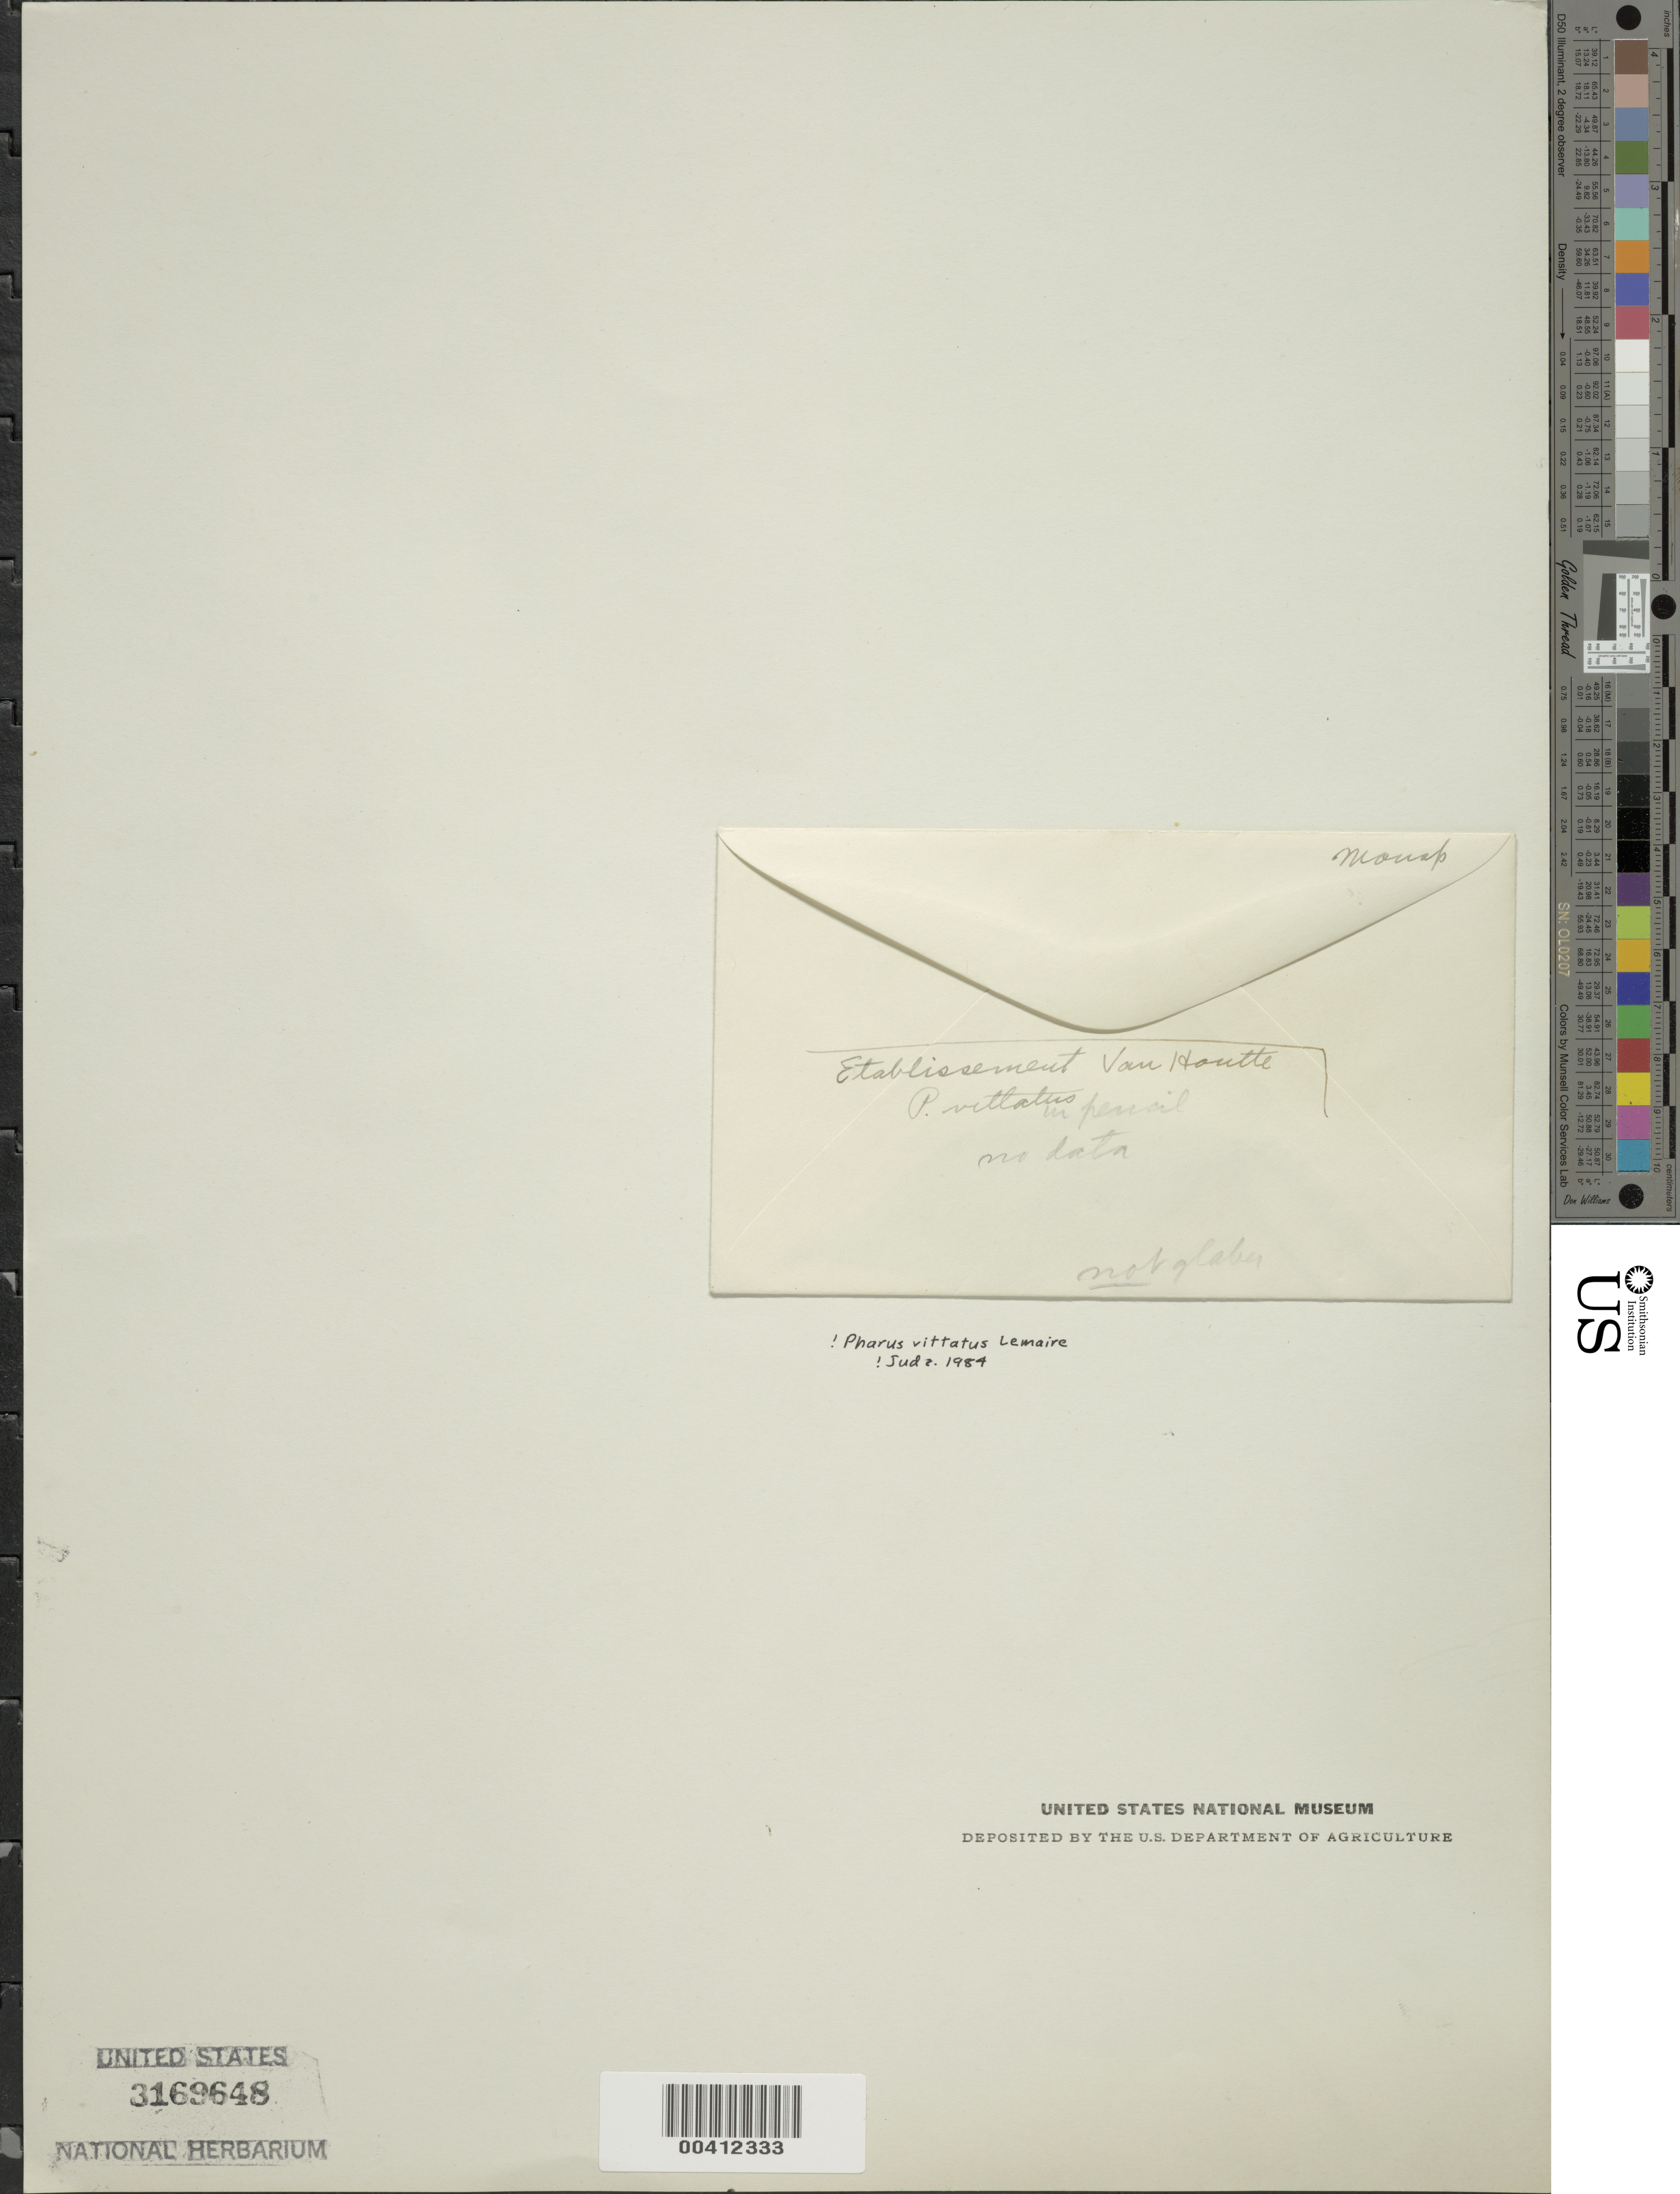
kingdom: Plantae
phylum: Tracheophyta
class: Liliopsida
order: Poales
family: Poaceae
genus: Pharus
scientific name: Pharus vittatus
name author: Lem.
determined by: Judziewicz, E. J.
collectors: J. Rose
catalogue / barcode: US 3169648